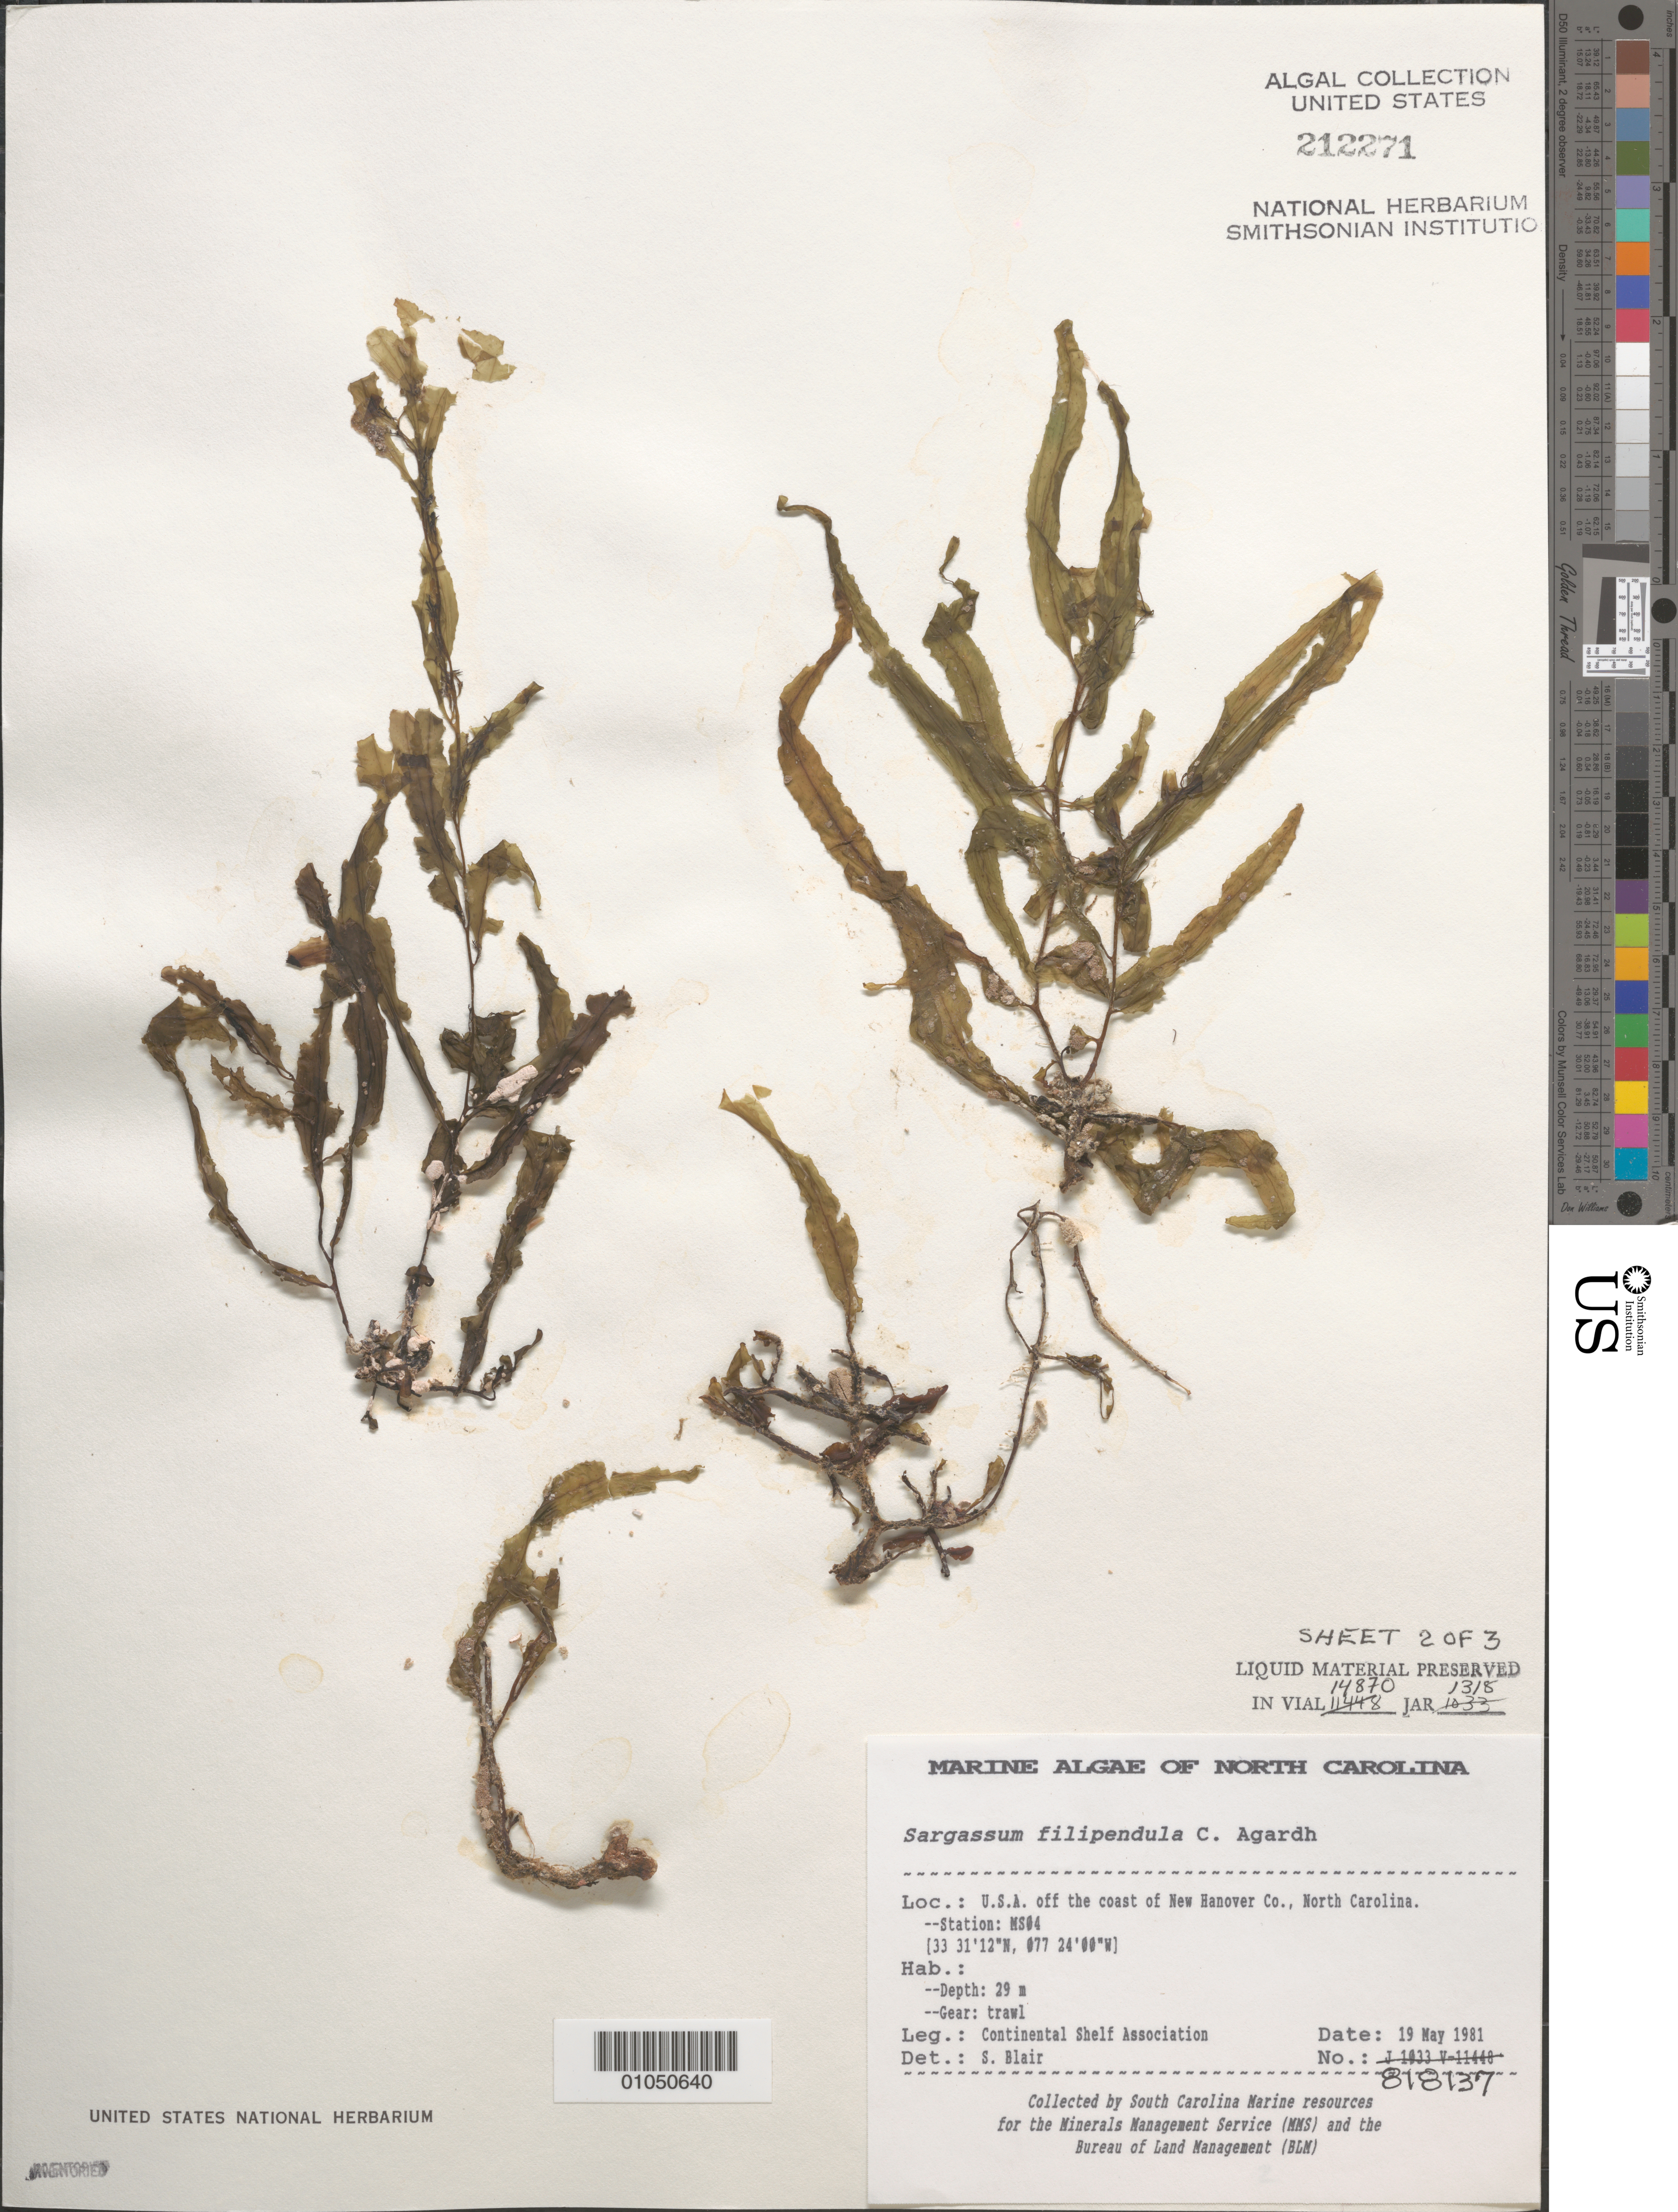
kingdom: Chromista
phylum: Ochrophyta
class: Phaeophyceae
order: Fucales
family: Sargassaceae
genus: Sargassum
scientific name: Sargassum filipendula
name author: C. Agardh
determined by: Blair, S. M.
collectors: Continental Shelf Associates for the MMS/BLM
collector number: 818137 Station MS04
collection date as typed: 19 May 1981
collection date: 1981-05-19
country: United States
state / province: North Carolina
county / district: New Hanover County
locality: Off coast of New Hanover County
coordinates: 33 31'12"N, 077 24'00"W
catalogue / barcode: US 212271